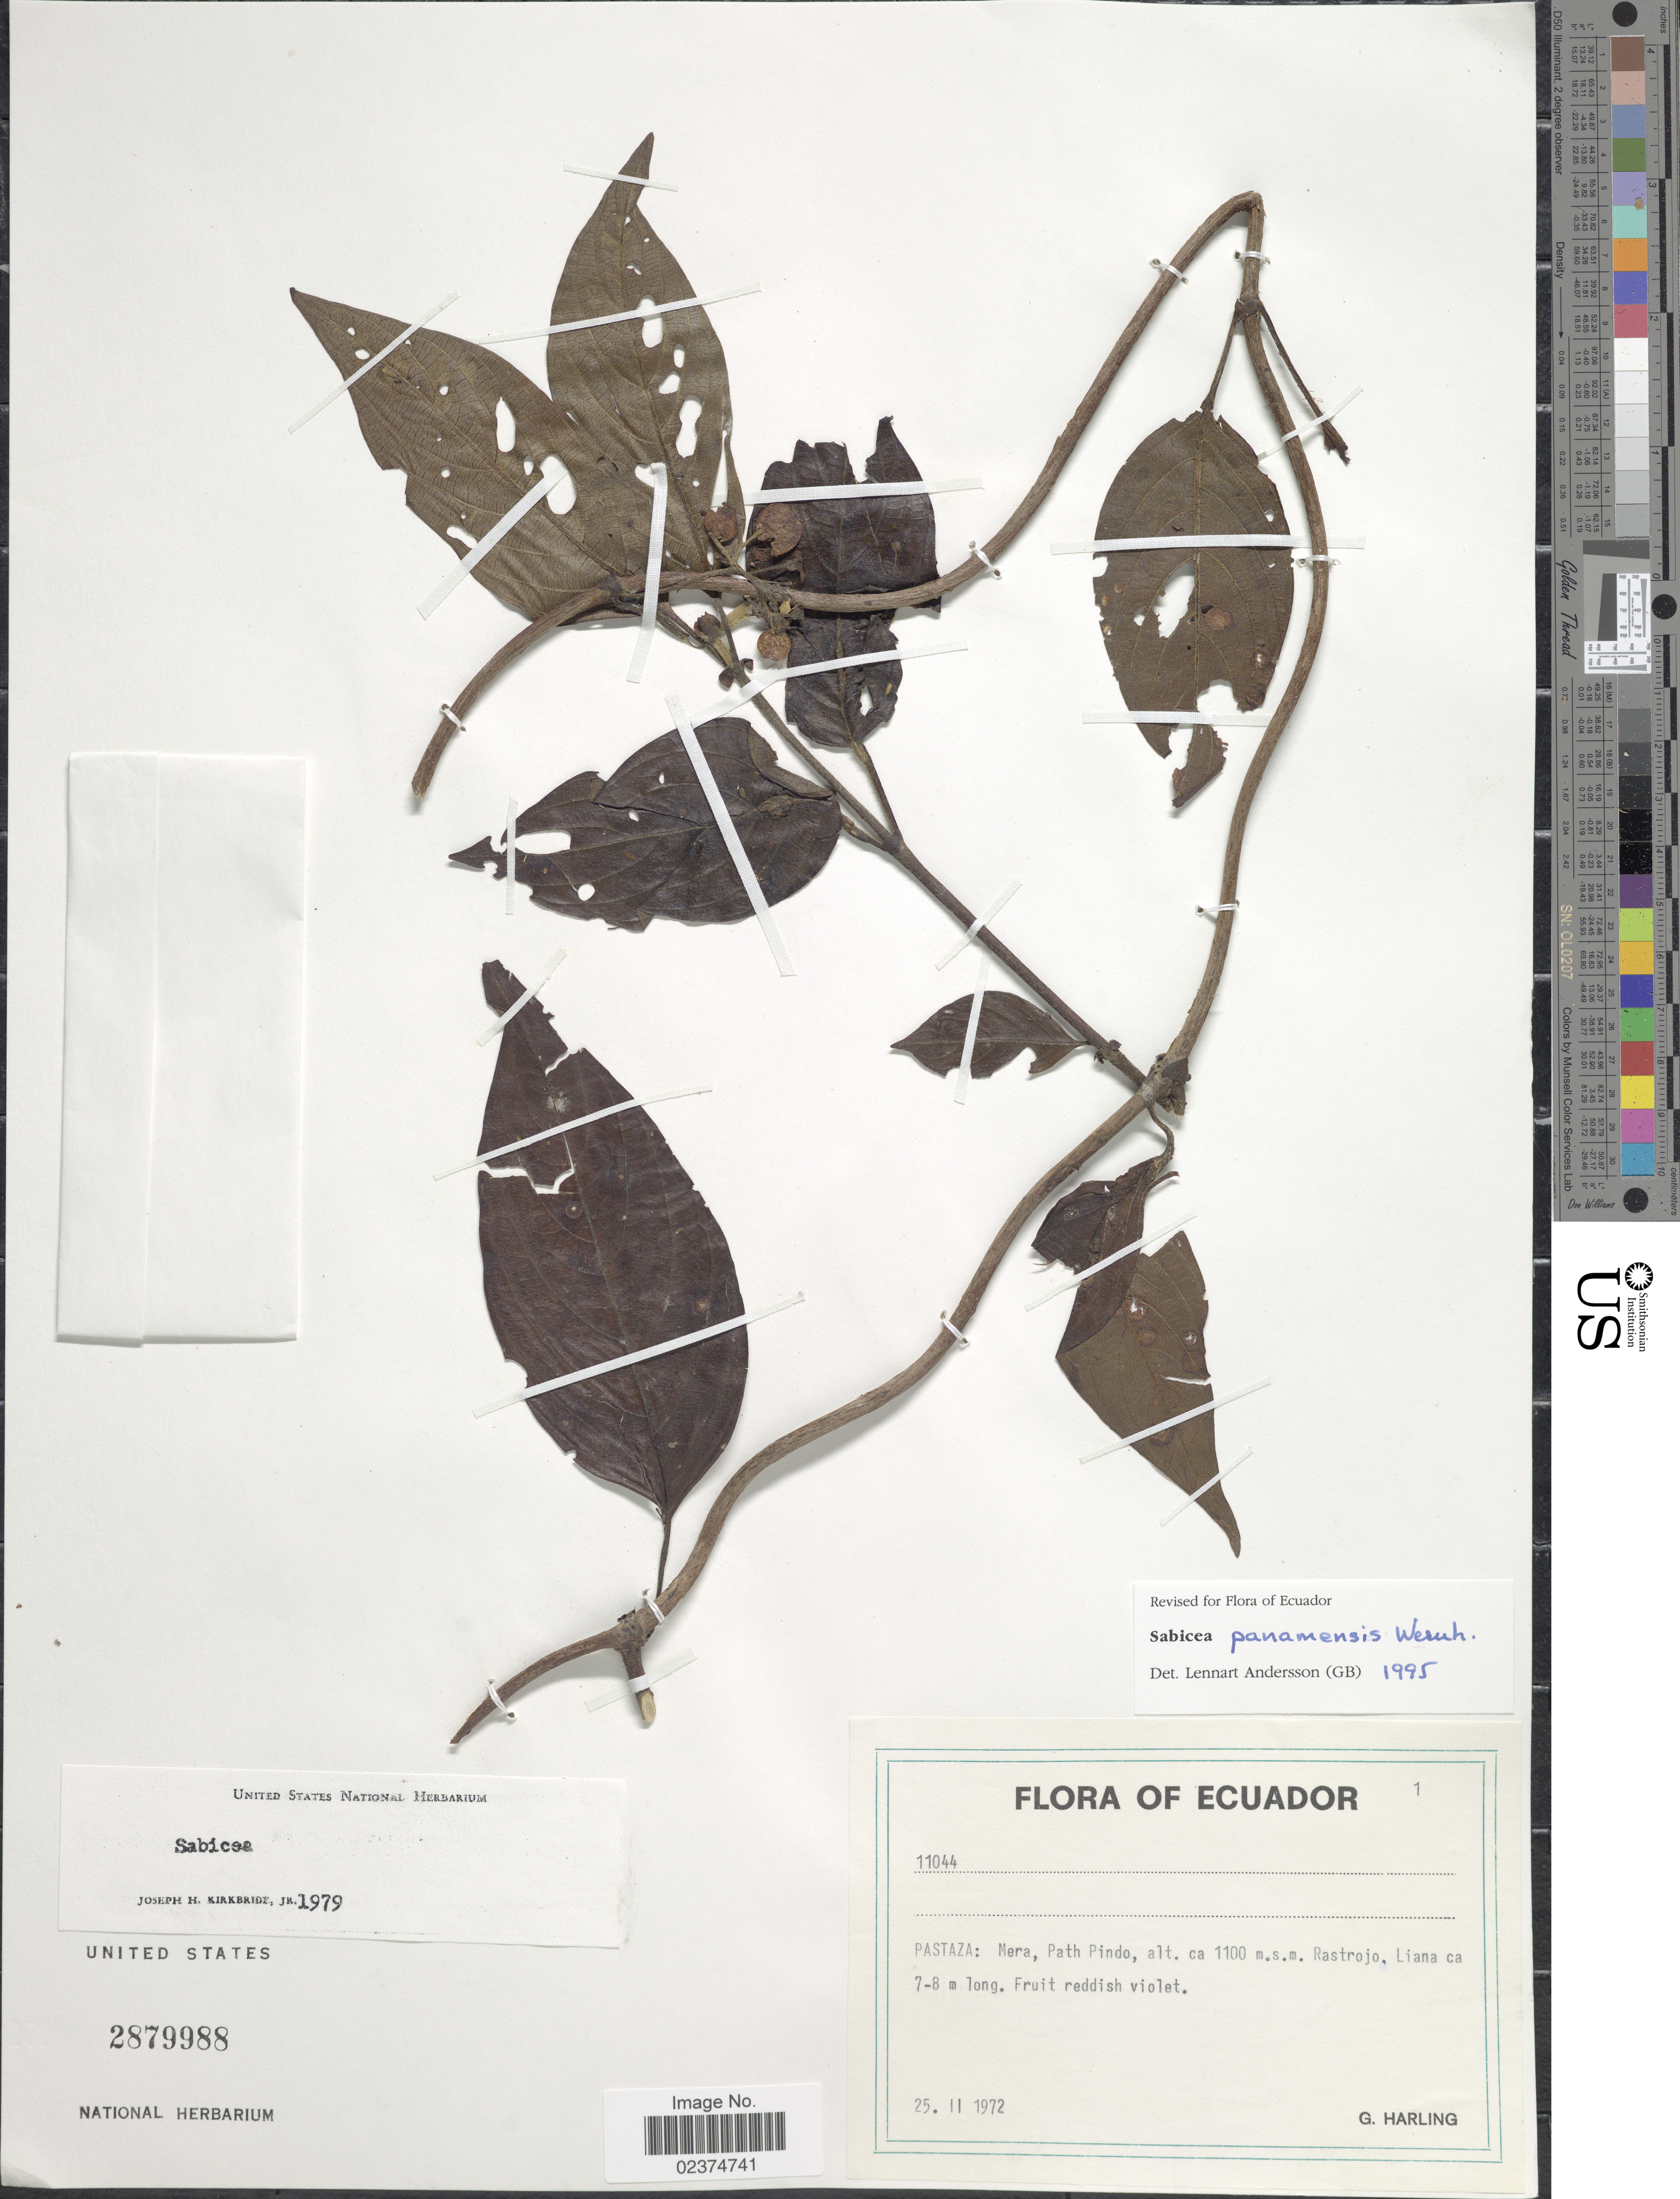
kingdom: Plantae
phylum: Tracheophyta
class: Magnoliopsida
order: Gentianales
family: Rubiaceae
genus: Sabicea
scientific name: Sabicea panamensis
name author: Wernham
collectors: G. Harling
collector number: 11044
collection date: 1972-02-25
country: Ecuador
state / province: Pastaza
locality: Mera, Path Pindo, Rastroja, Liana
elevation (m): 1100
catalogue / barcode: US 2879988